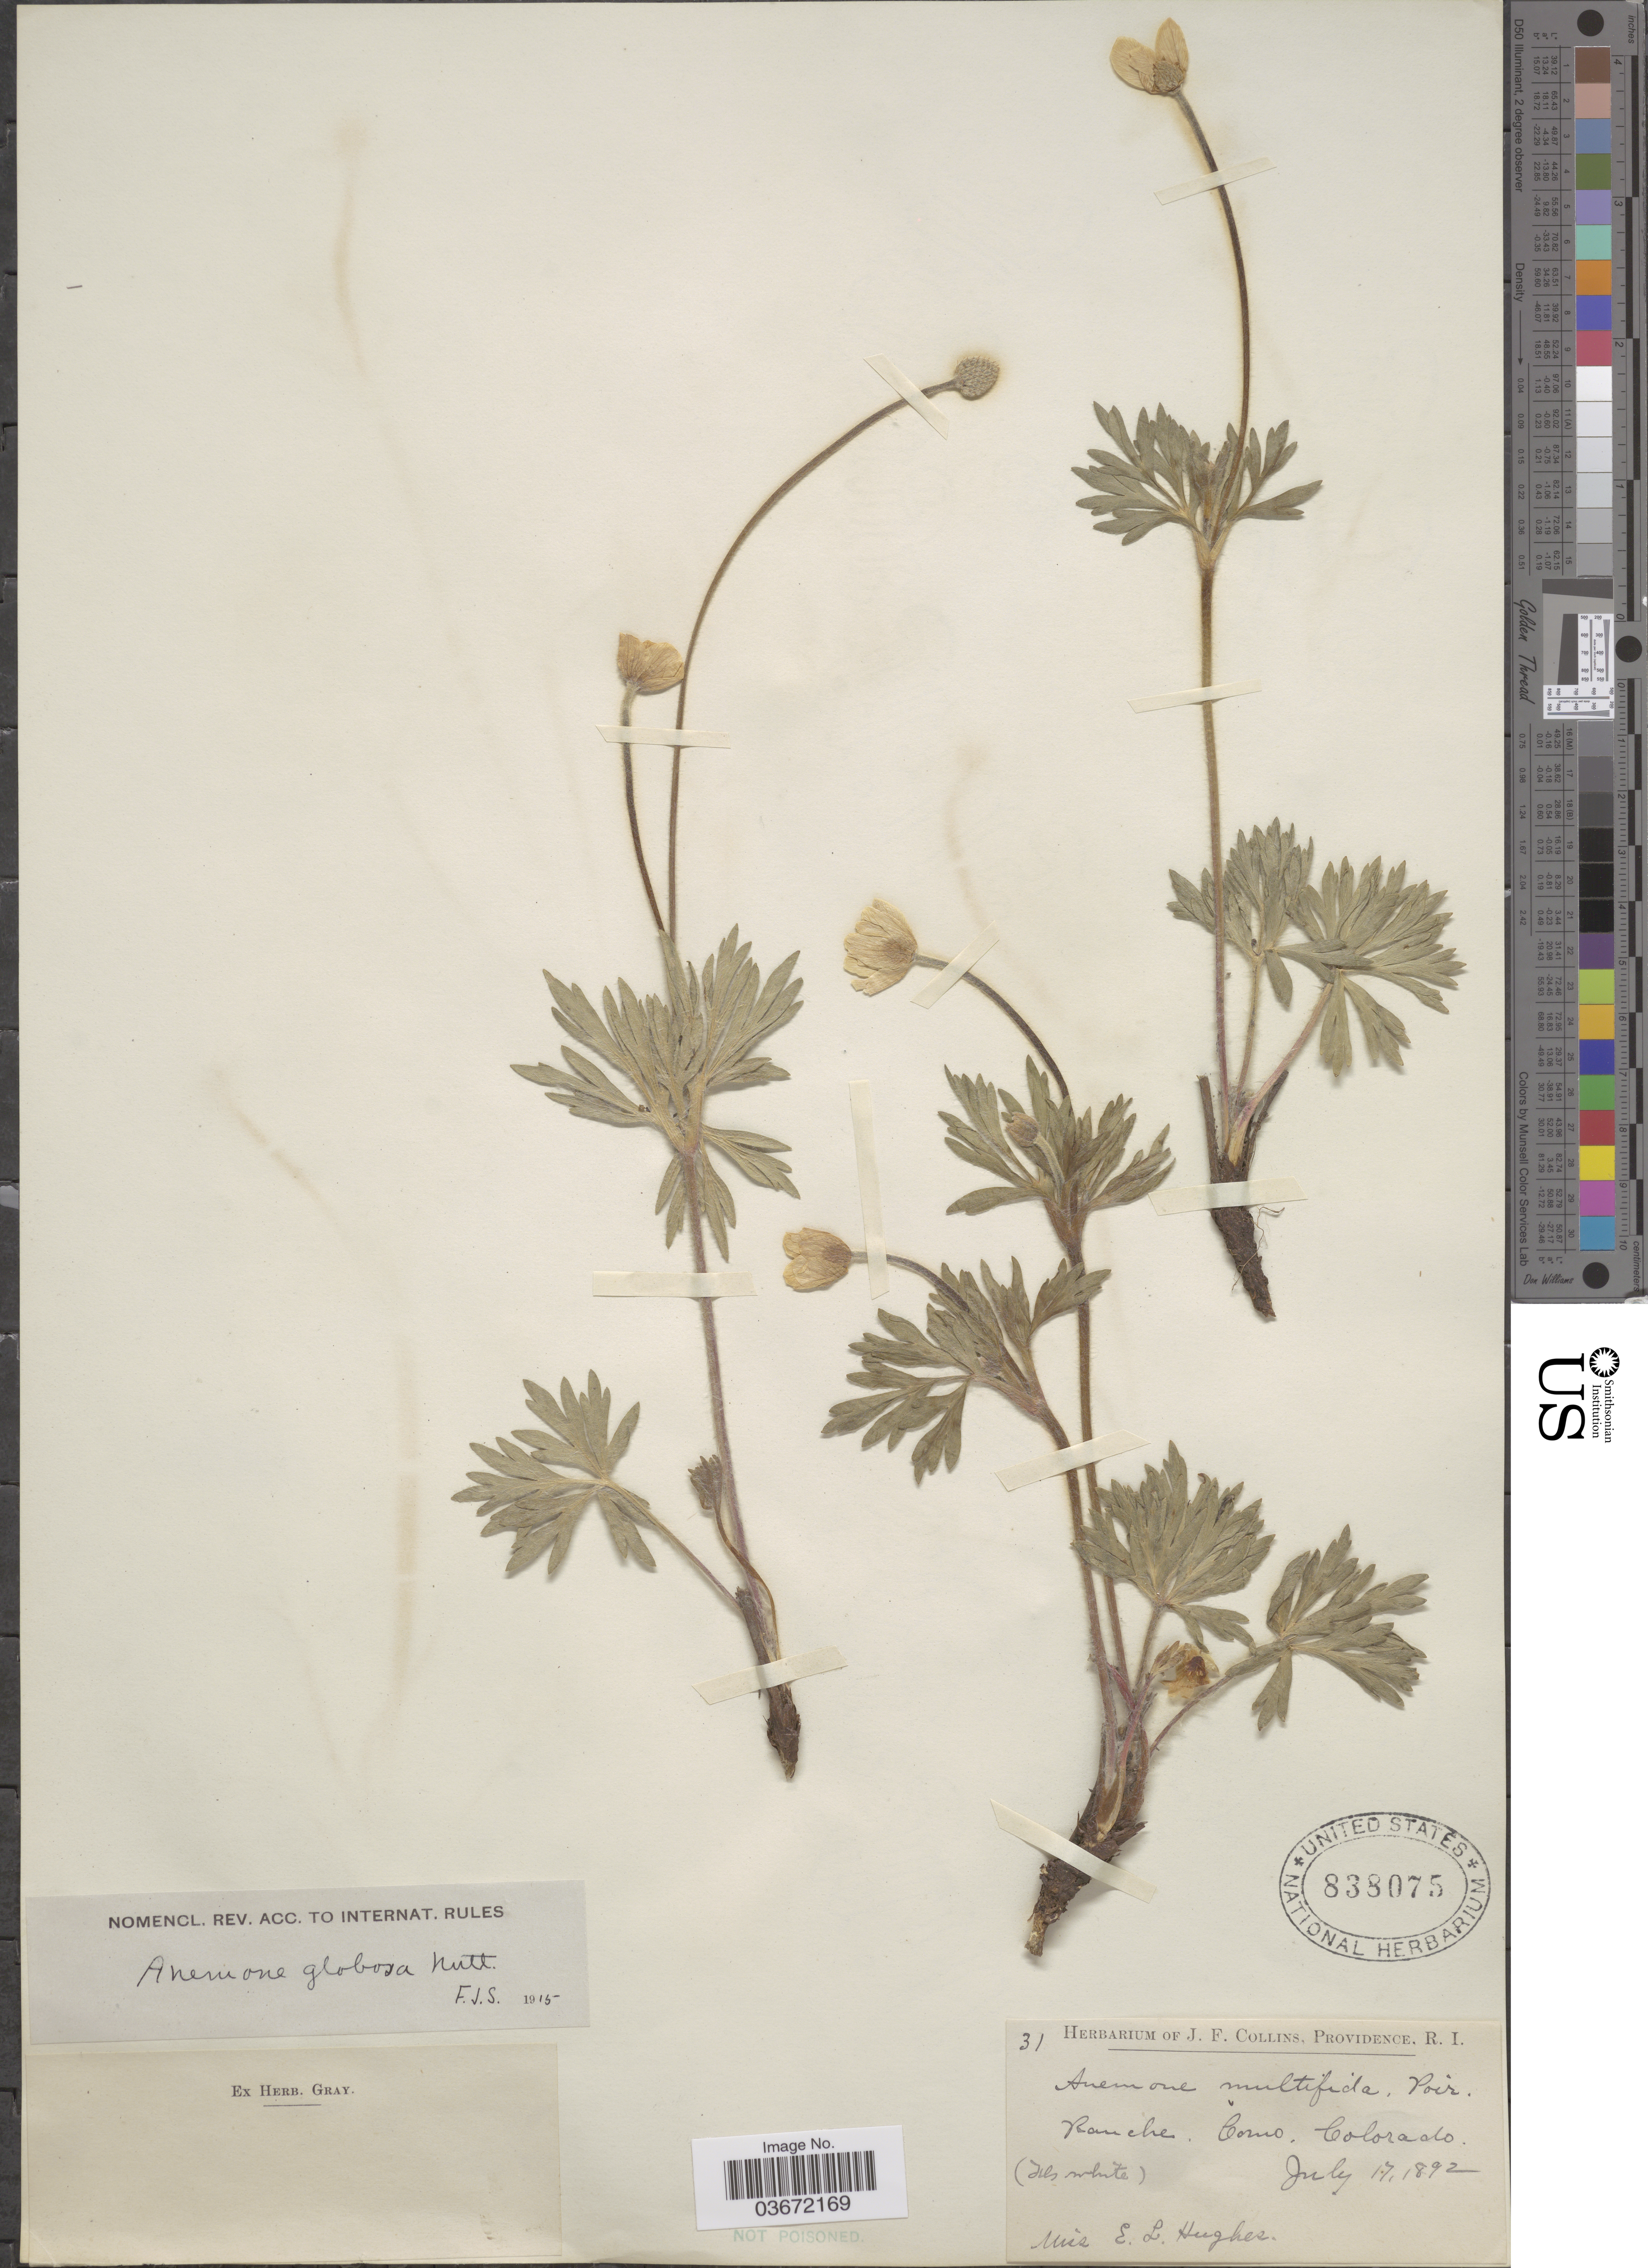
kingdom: Plantae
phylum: Tracheophyta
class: Magnoliopsida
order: Ranunculales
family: Ranunculaceae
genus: Anemone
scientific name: Anemone multifida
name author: Poir.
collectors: E. Hughes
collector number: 31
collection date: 1892-07-17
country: United States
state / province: Colorado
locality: Ranche, Como.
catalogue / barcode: US 838075